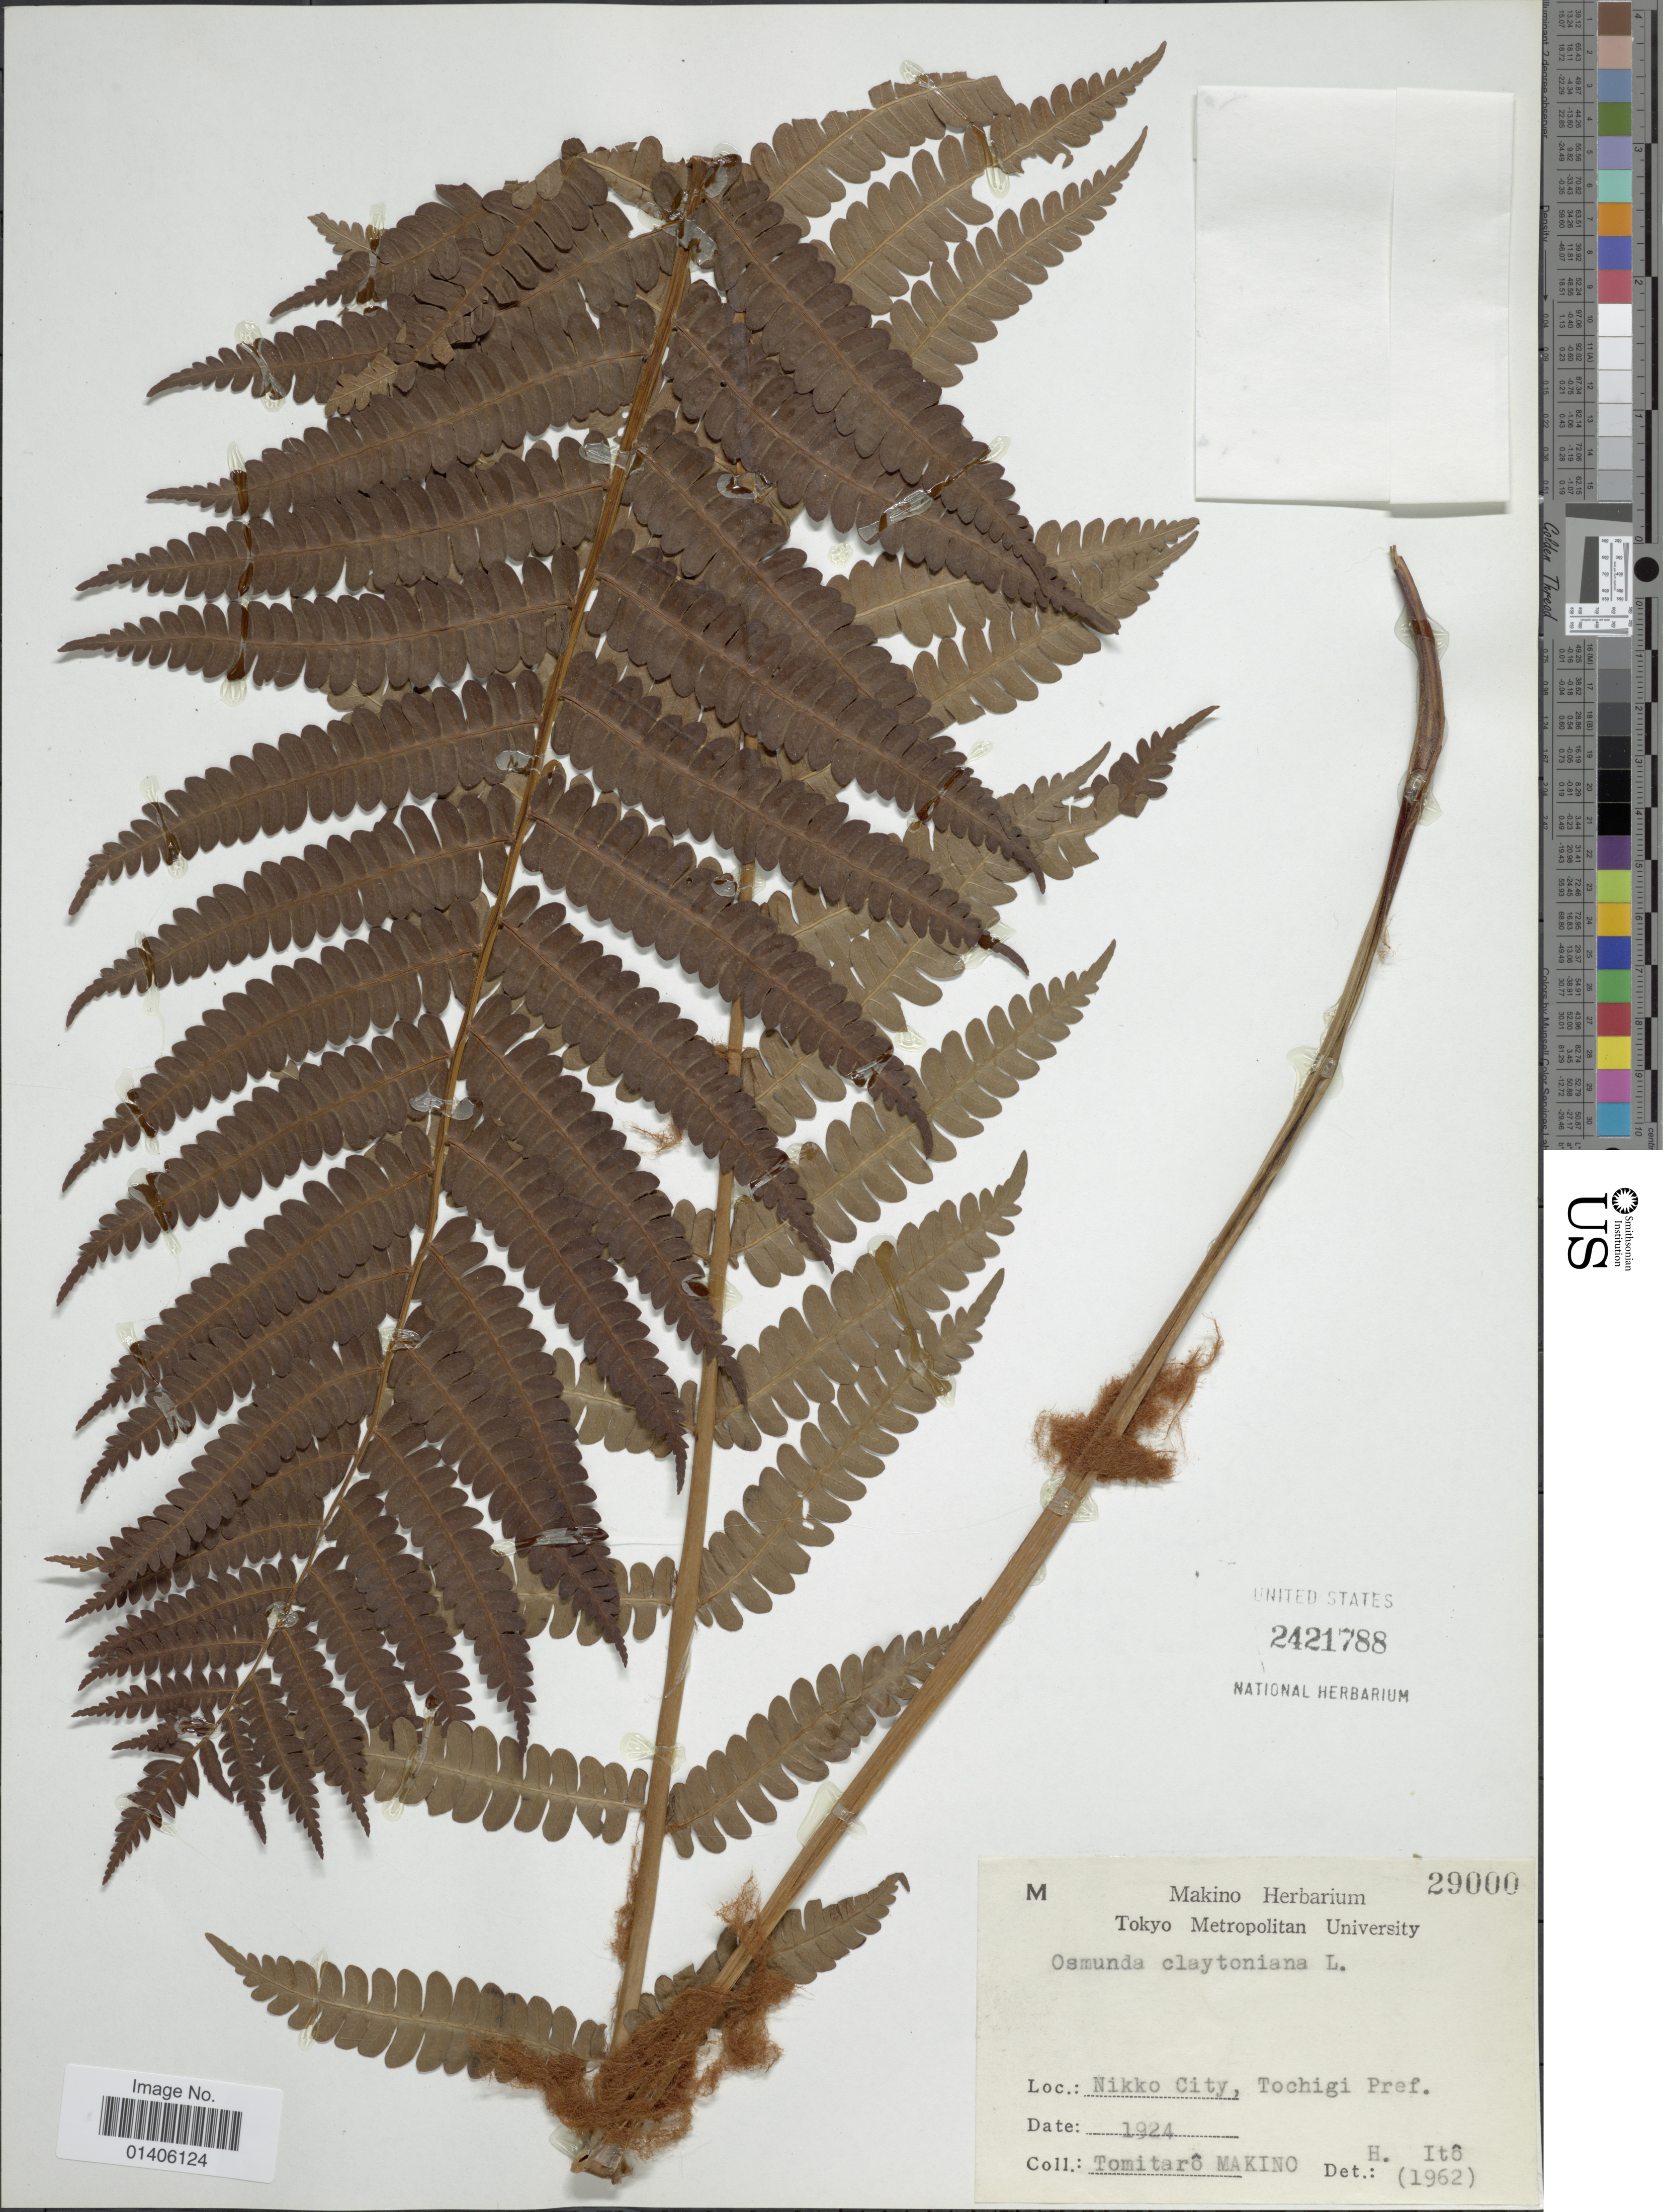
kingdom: Plantae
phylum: Tracheophyta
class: Polypodiopsida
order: Osmundales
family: Osmundaceae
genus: Osmunda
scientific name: Osmunda claytoniana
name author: (L.) Tagawa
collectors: T. Makino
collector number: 29000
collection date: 1924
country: Japan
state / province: Totigi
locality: Nikko City, Tochigi Pref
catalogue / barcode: US 2421788